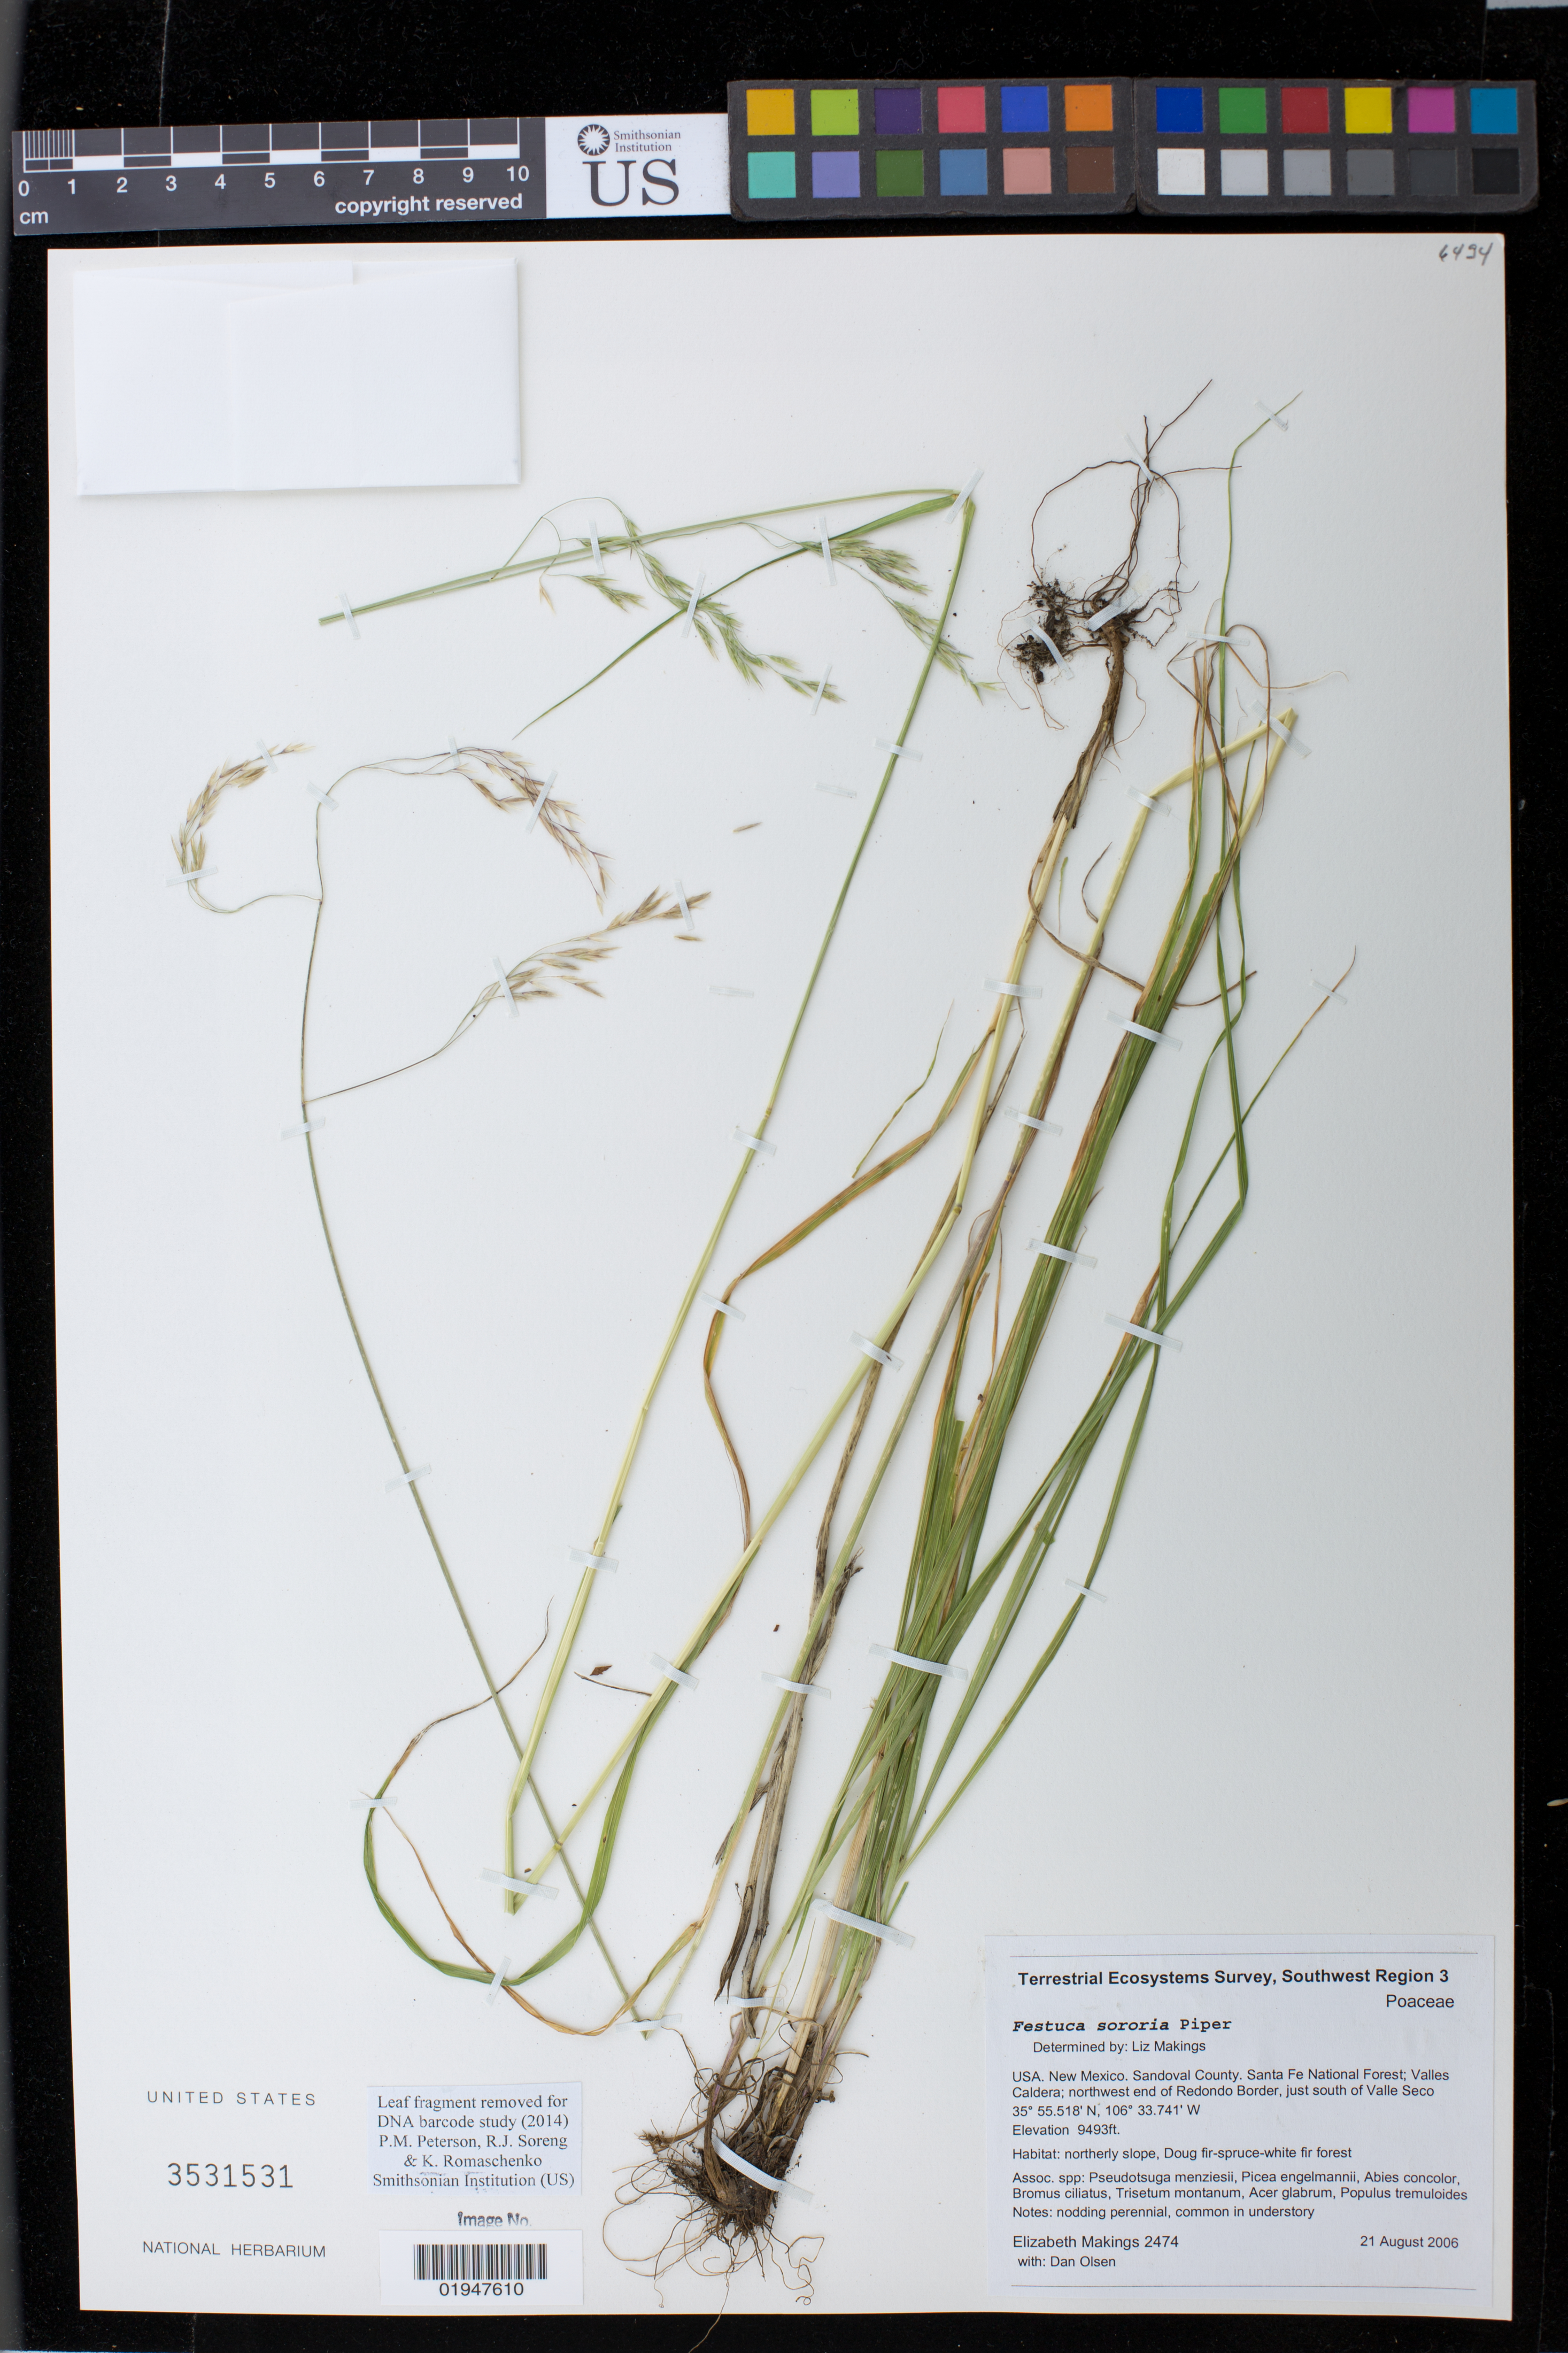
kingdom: Plantae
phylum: Tracheophyta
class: Liliopsida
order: Poales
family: Poaceae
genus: Festuca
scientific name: Festuca sororia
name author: Piper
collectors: E. Makings & D. Olsen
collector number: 2474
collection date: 2006-08-21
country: United States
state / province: New Mexico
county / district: Sandoval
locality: Santa Fe National Forest; Valles Caldera; northwest end of Redondo Border, just south of Valle Seco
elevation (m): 2893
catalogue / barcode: US 3531531